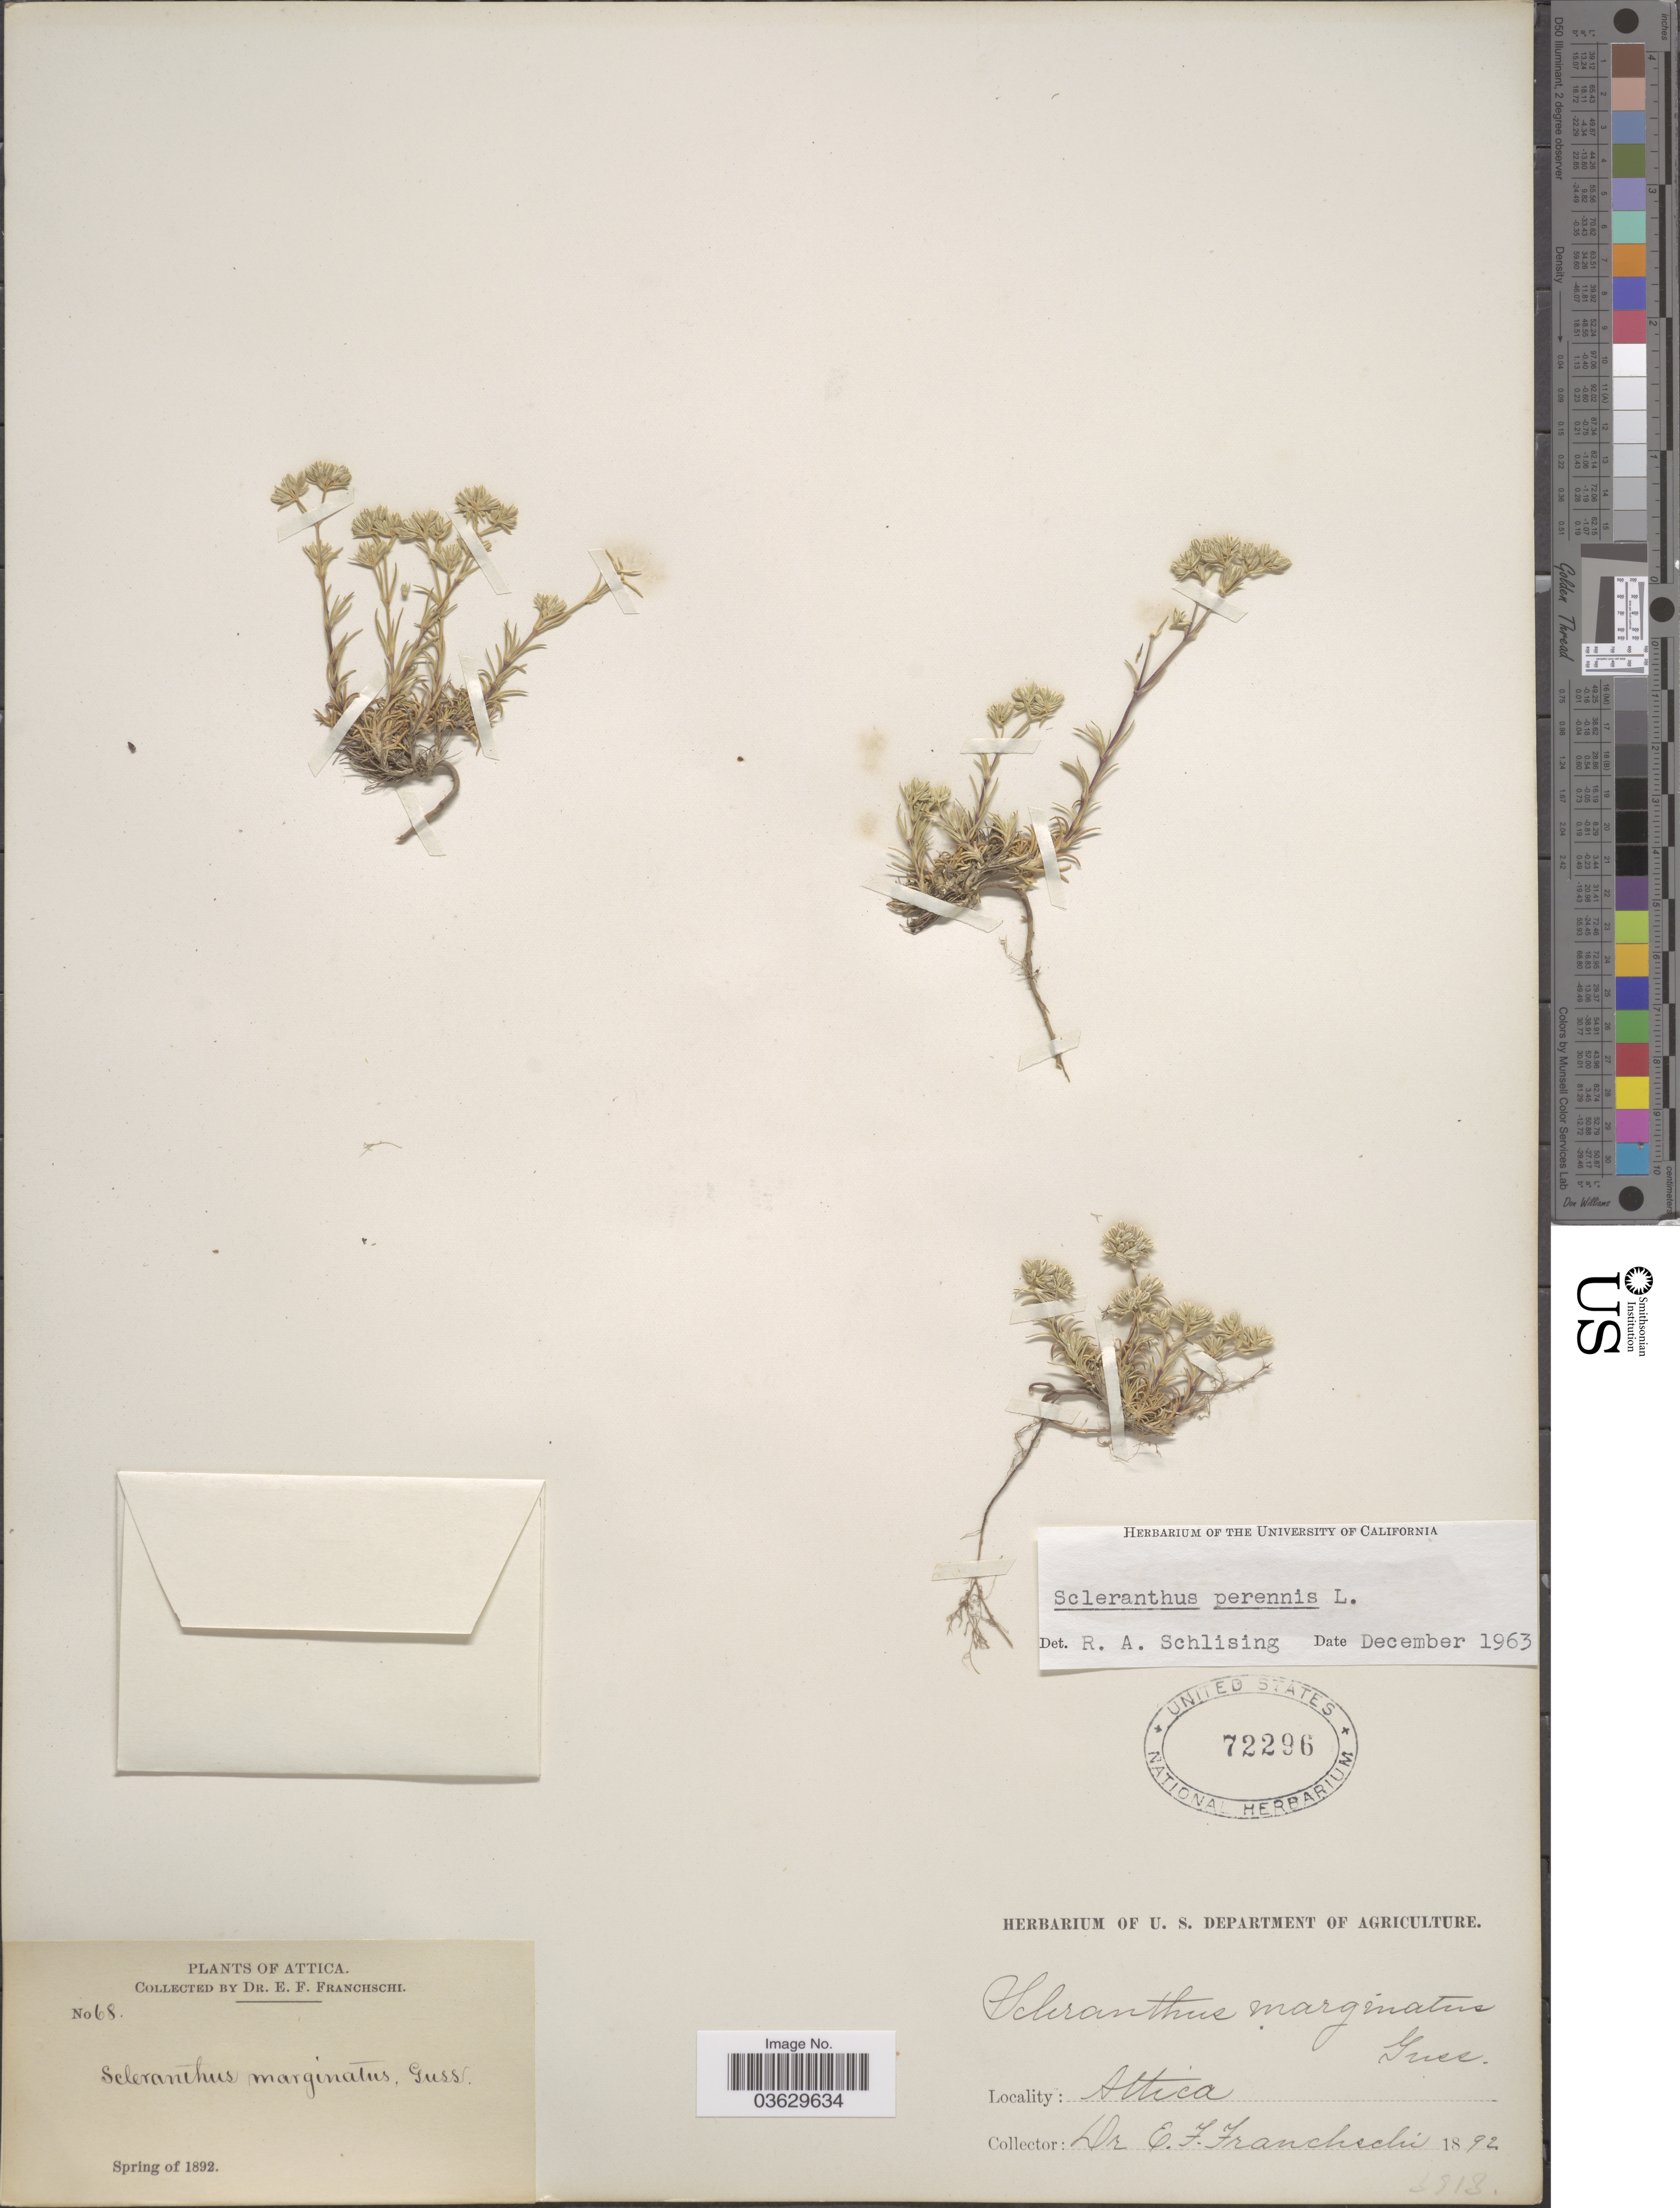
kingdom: Plantae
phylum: Tracheophyta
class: Magnoliopsida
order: Caryophyllales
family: Caryophyllaceae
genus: Scleranthus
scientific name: Scleranthus perennis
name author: L.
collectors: E. Franchschi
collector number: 68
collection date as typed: Spring 1892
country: Greece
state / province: Attica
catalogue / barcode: US 72296